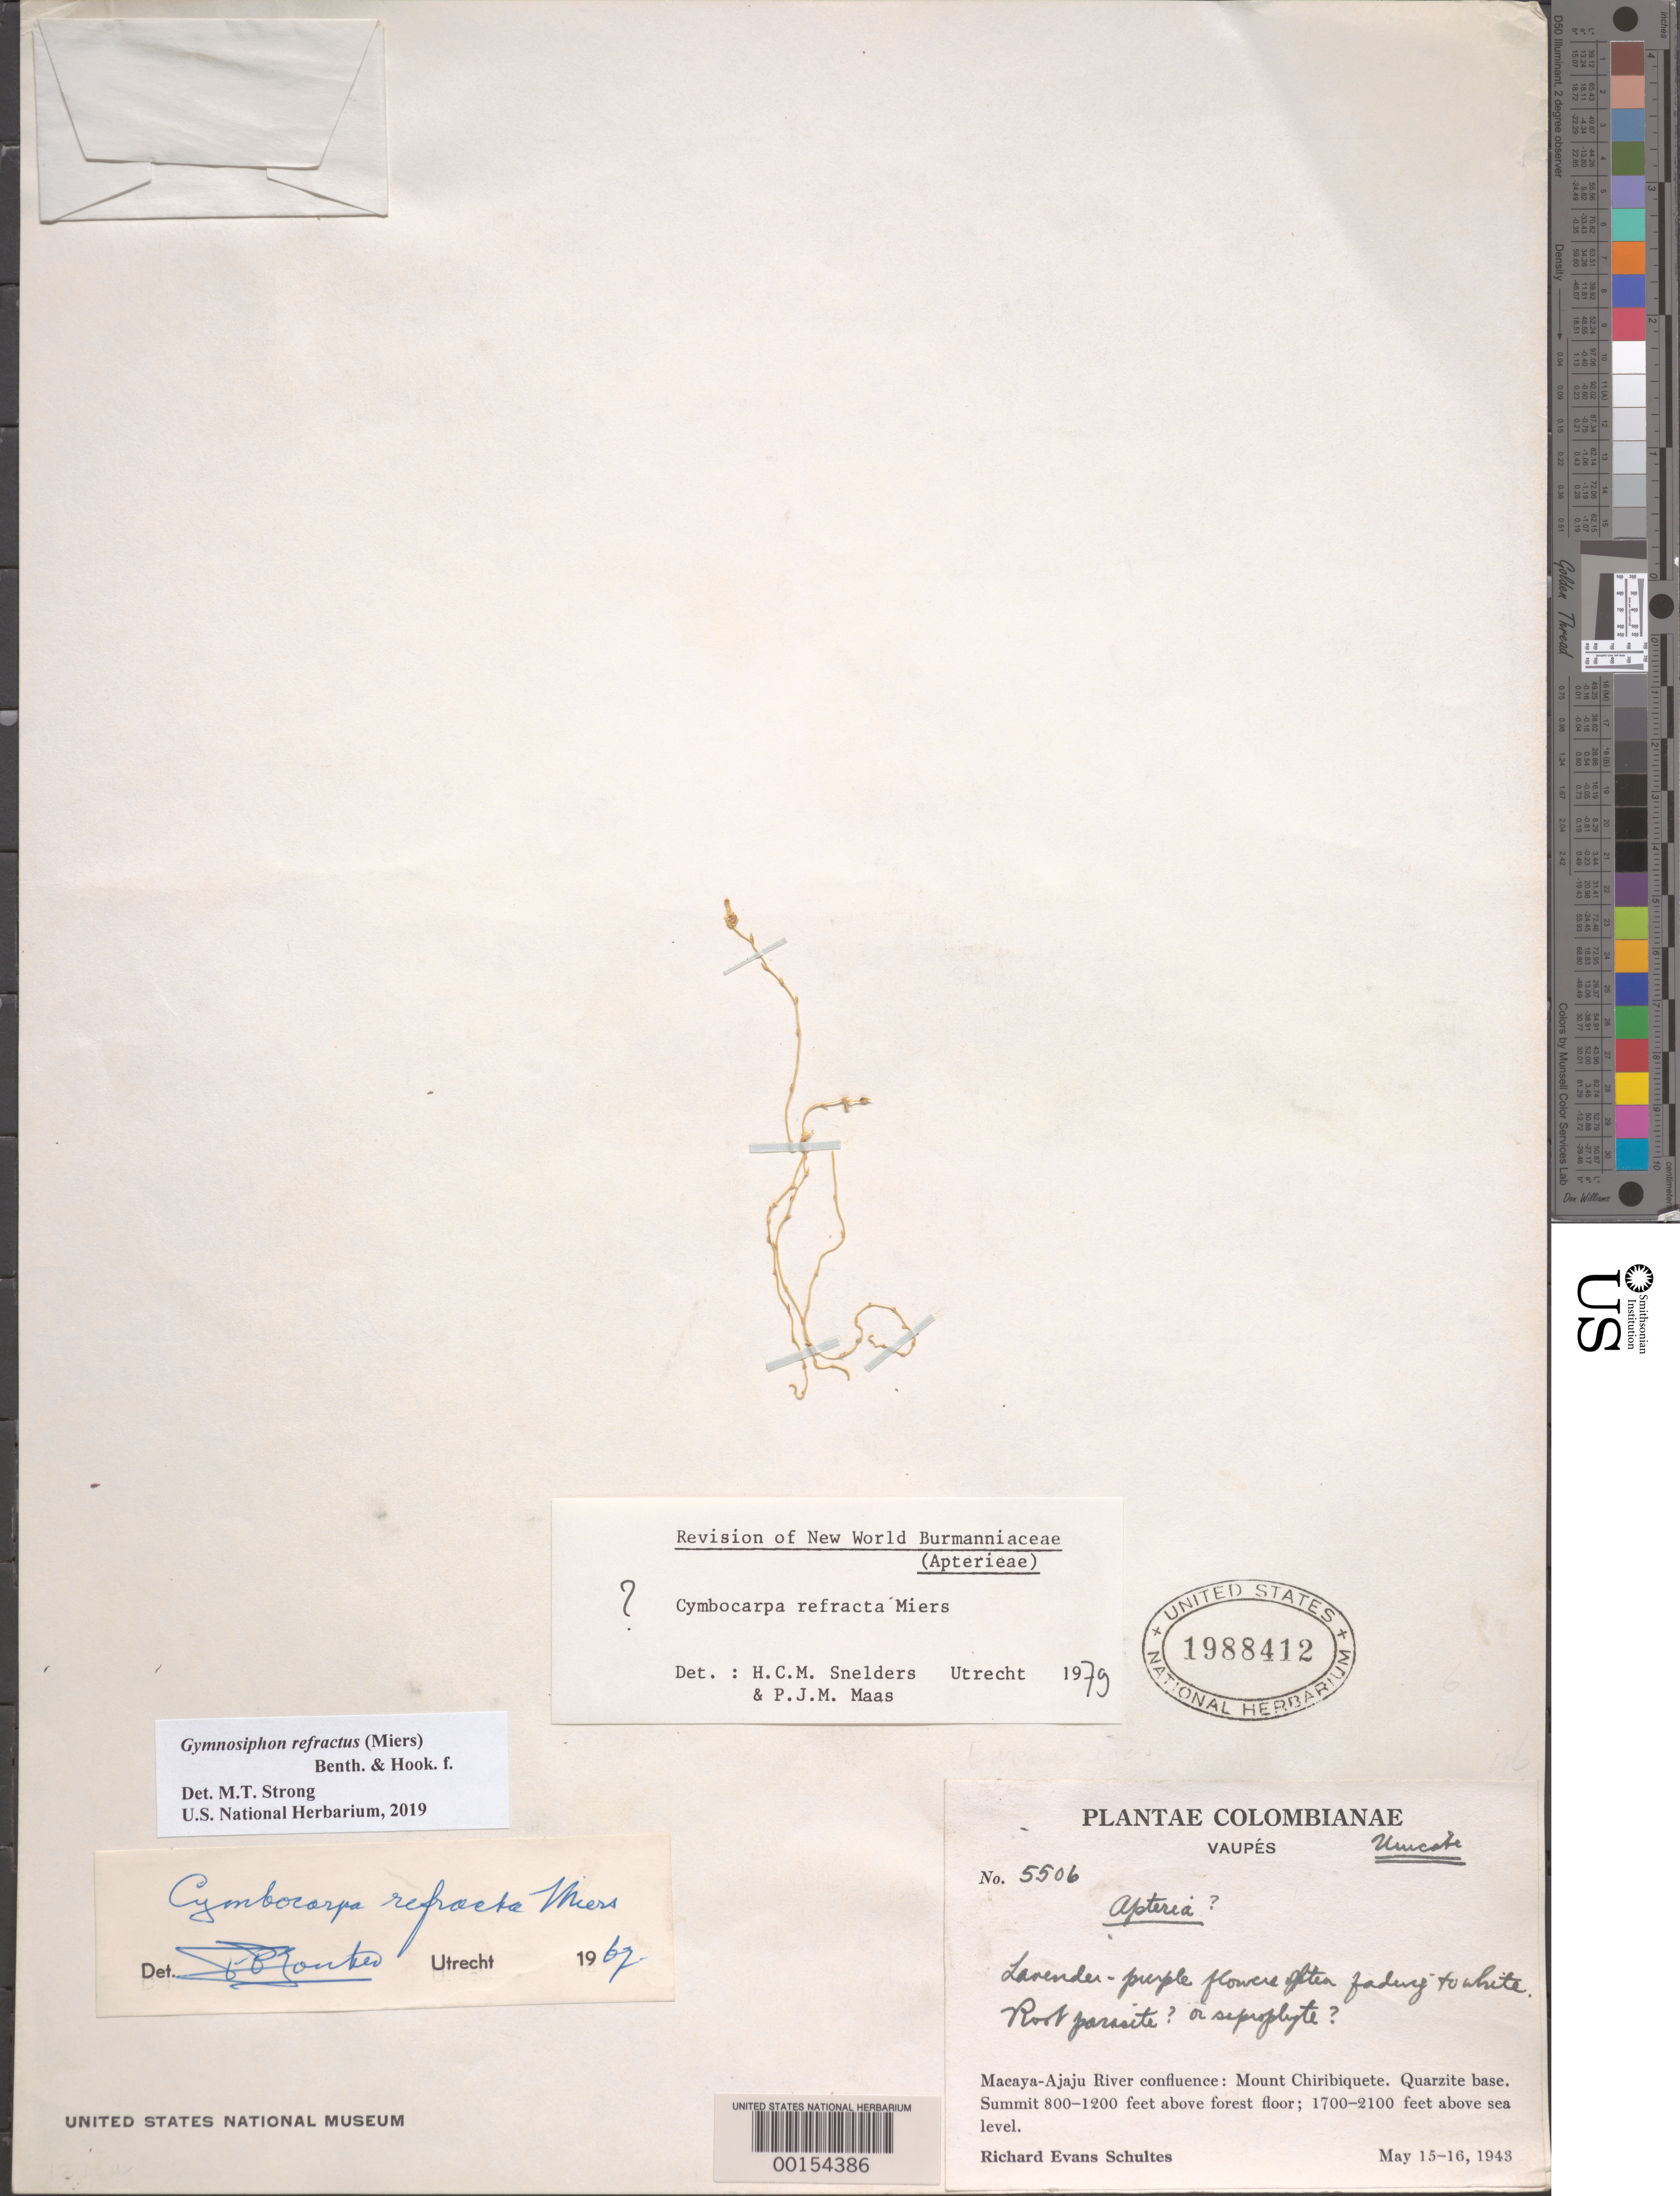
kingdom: Plantae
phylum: Tracheophyta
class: Liliopsida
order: Dioscoreales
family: Burmanniaceae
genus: Gymnosiphon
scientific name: Gymnosiphon refractus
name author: (Miers) Benth. & Hook. f.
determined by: Strong, Mark T., (BOT), Smithsonian Institution - National Museum of Natural History (UNITED STATES)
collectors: R. E. Schultes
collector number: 5506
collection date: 1943-05-15/1943-05-16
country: Colombia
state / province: Vaupés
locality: Macaya- Ajaju River confluence: Mount Chiribiquete. Quarzite base. Summit 800-1200 feet above forest floor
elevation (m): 518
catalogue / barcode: US 1988412